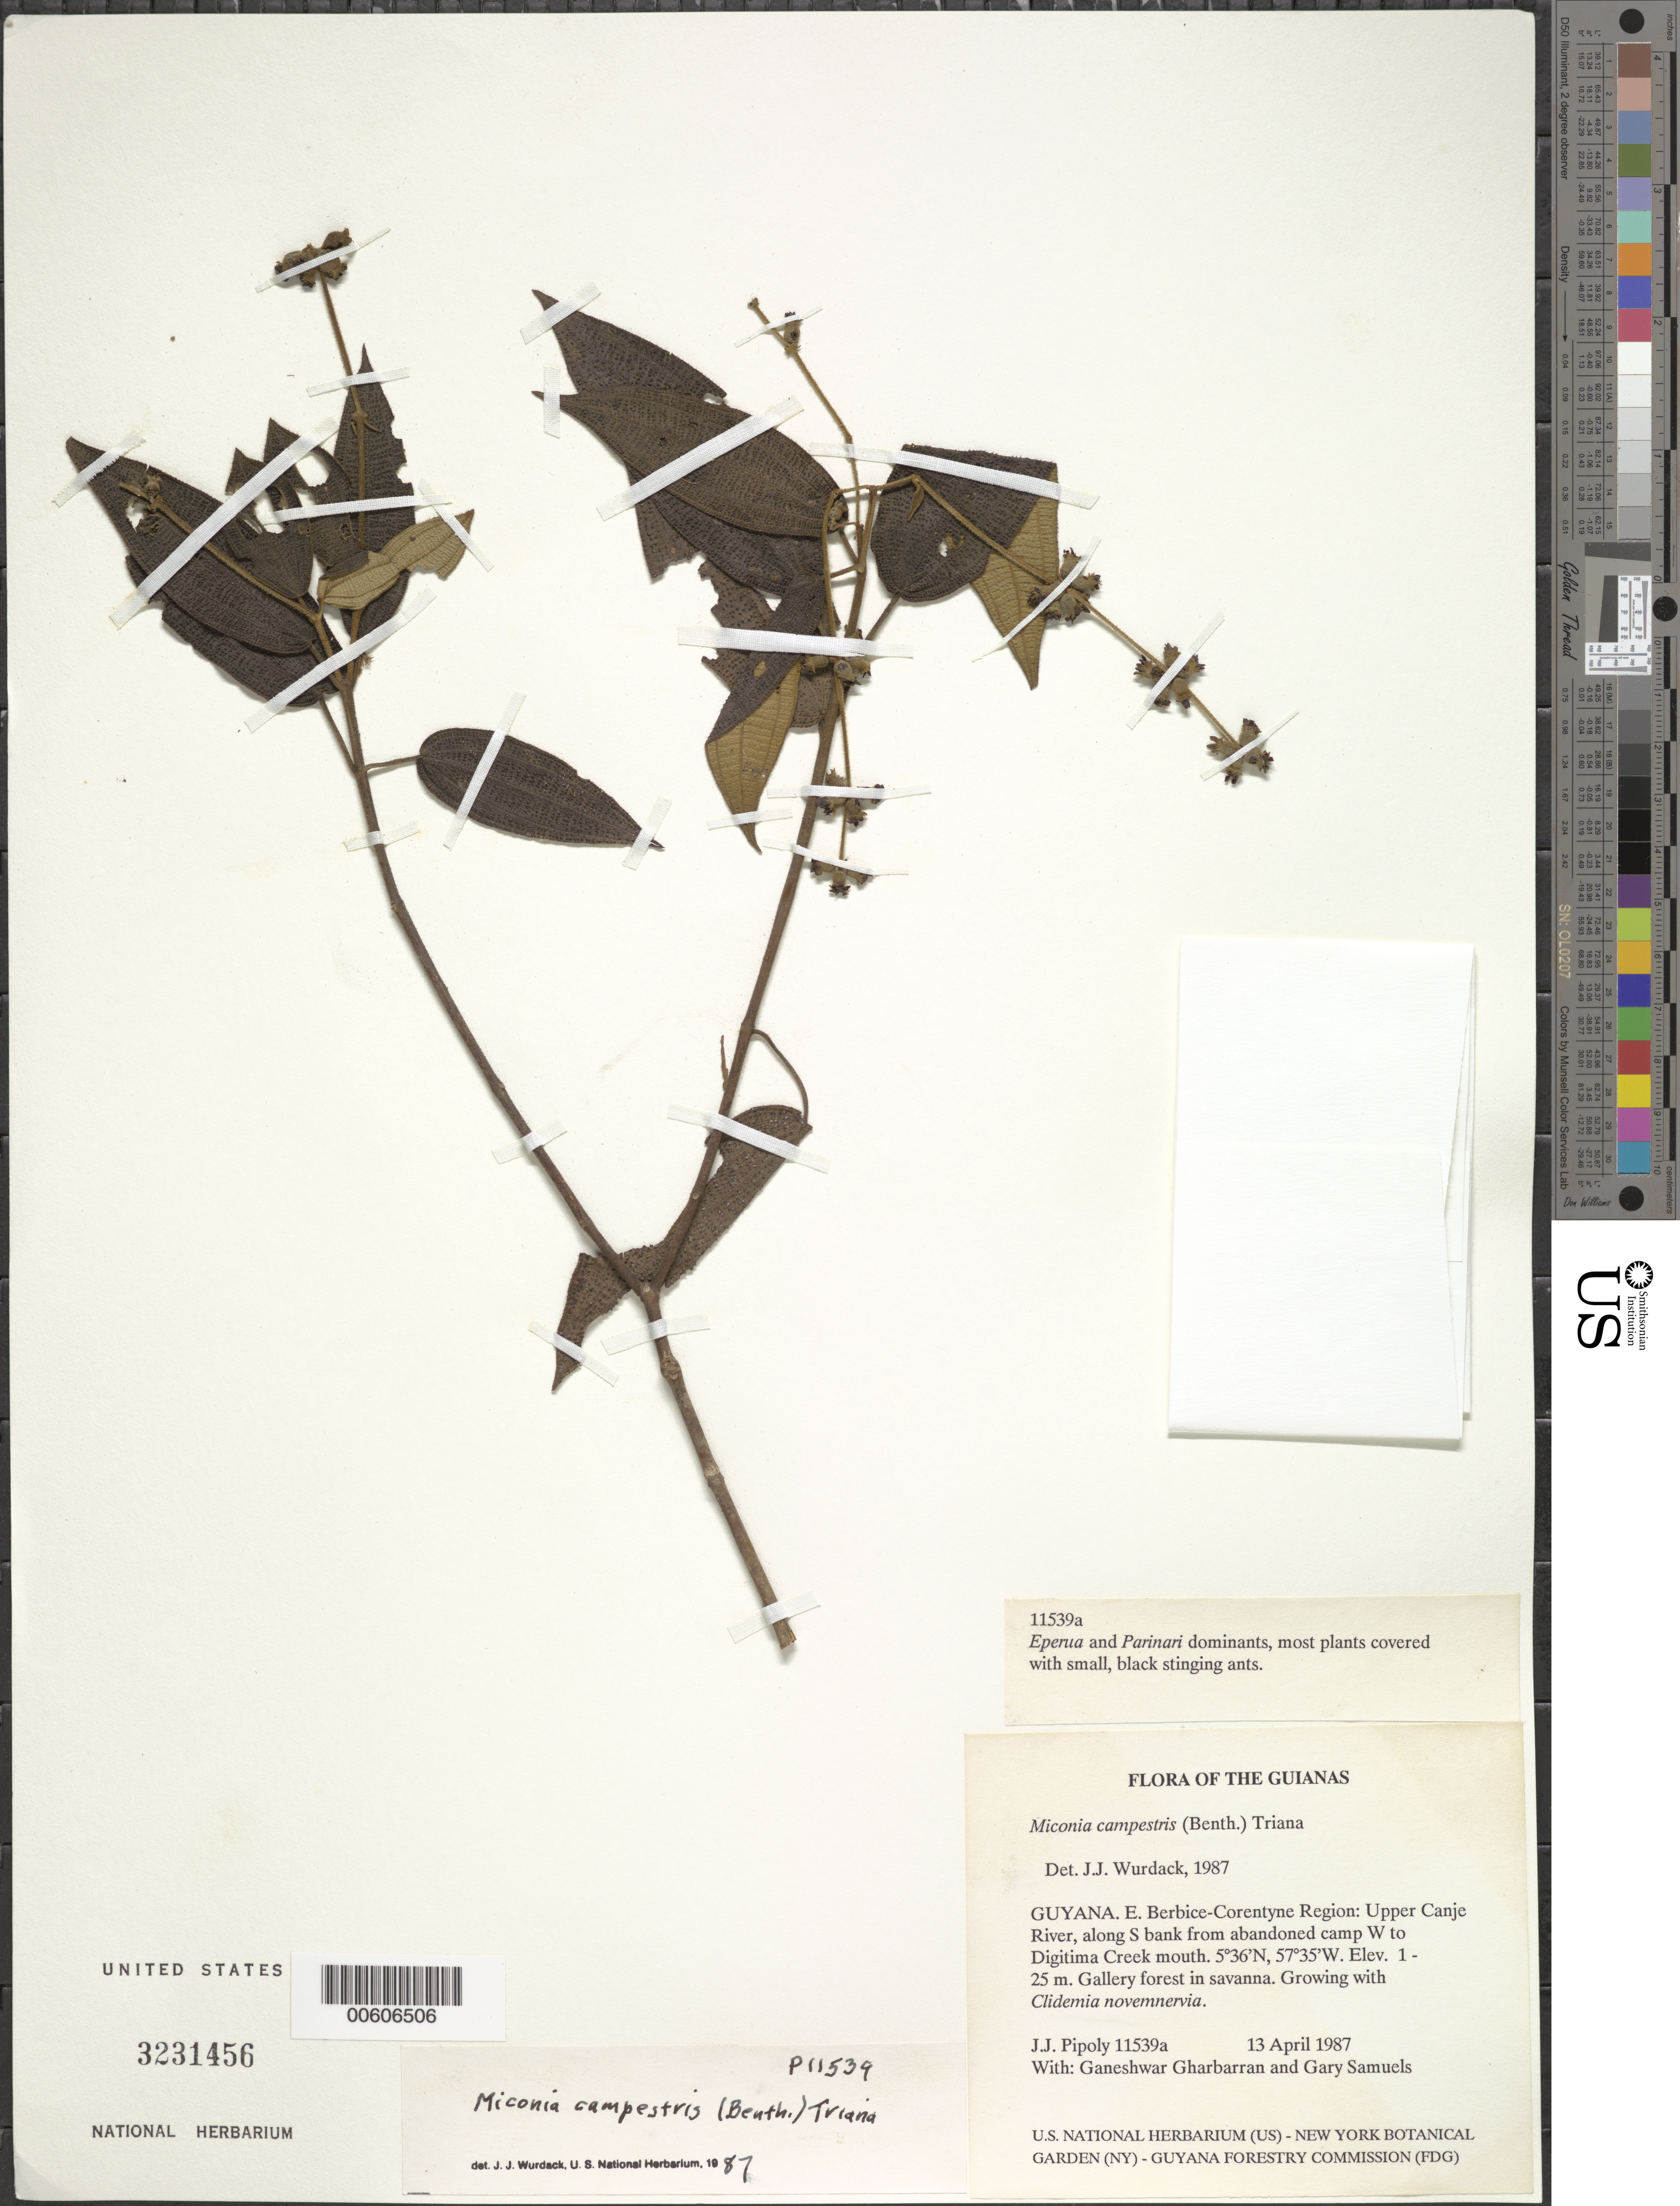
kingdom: Plantae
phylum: Tracheophyta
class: Magnoliopsida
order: Myrtales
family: Melastomataceae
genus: Miconia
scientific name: Miconia campestris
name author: (Benth.) Triana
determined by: Wurdack, John J., (US), US (UNITED STATES)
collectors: J. J. Pipoly, G. Gharbarran & G. Samuels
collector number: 11539 a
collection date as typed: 13 April 1987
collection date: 1987-04-13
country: Guyana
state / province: E. Berbice-Corentyne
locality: Upper Canje River, S bank from abandoned Amerindian logging camp W to Digitima Cr. mouth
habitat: Gallery forest in savanna; Eperua and Parinari dominants, most plants covered with small, black, stinging ants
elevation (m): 1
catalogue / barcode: US 3231456